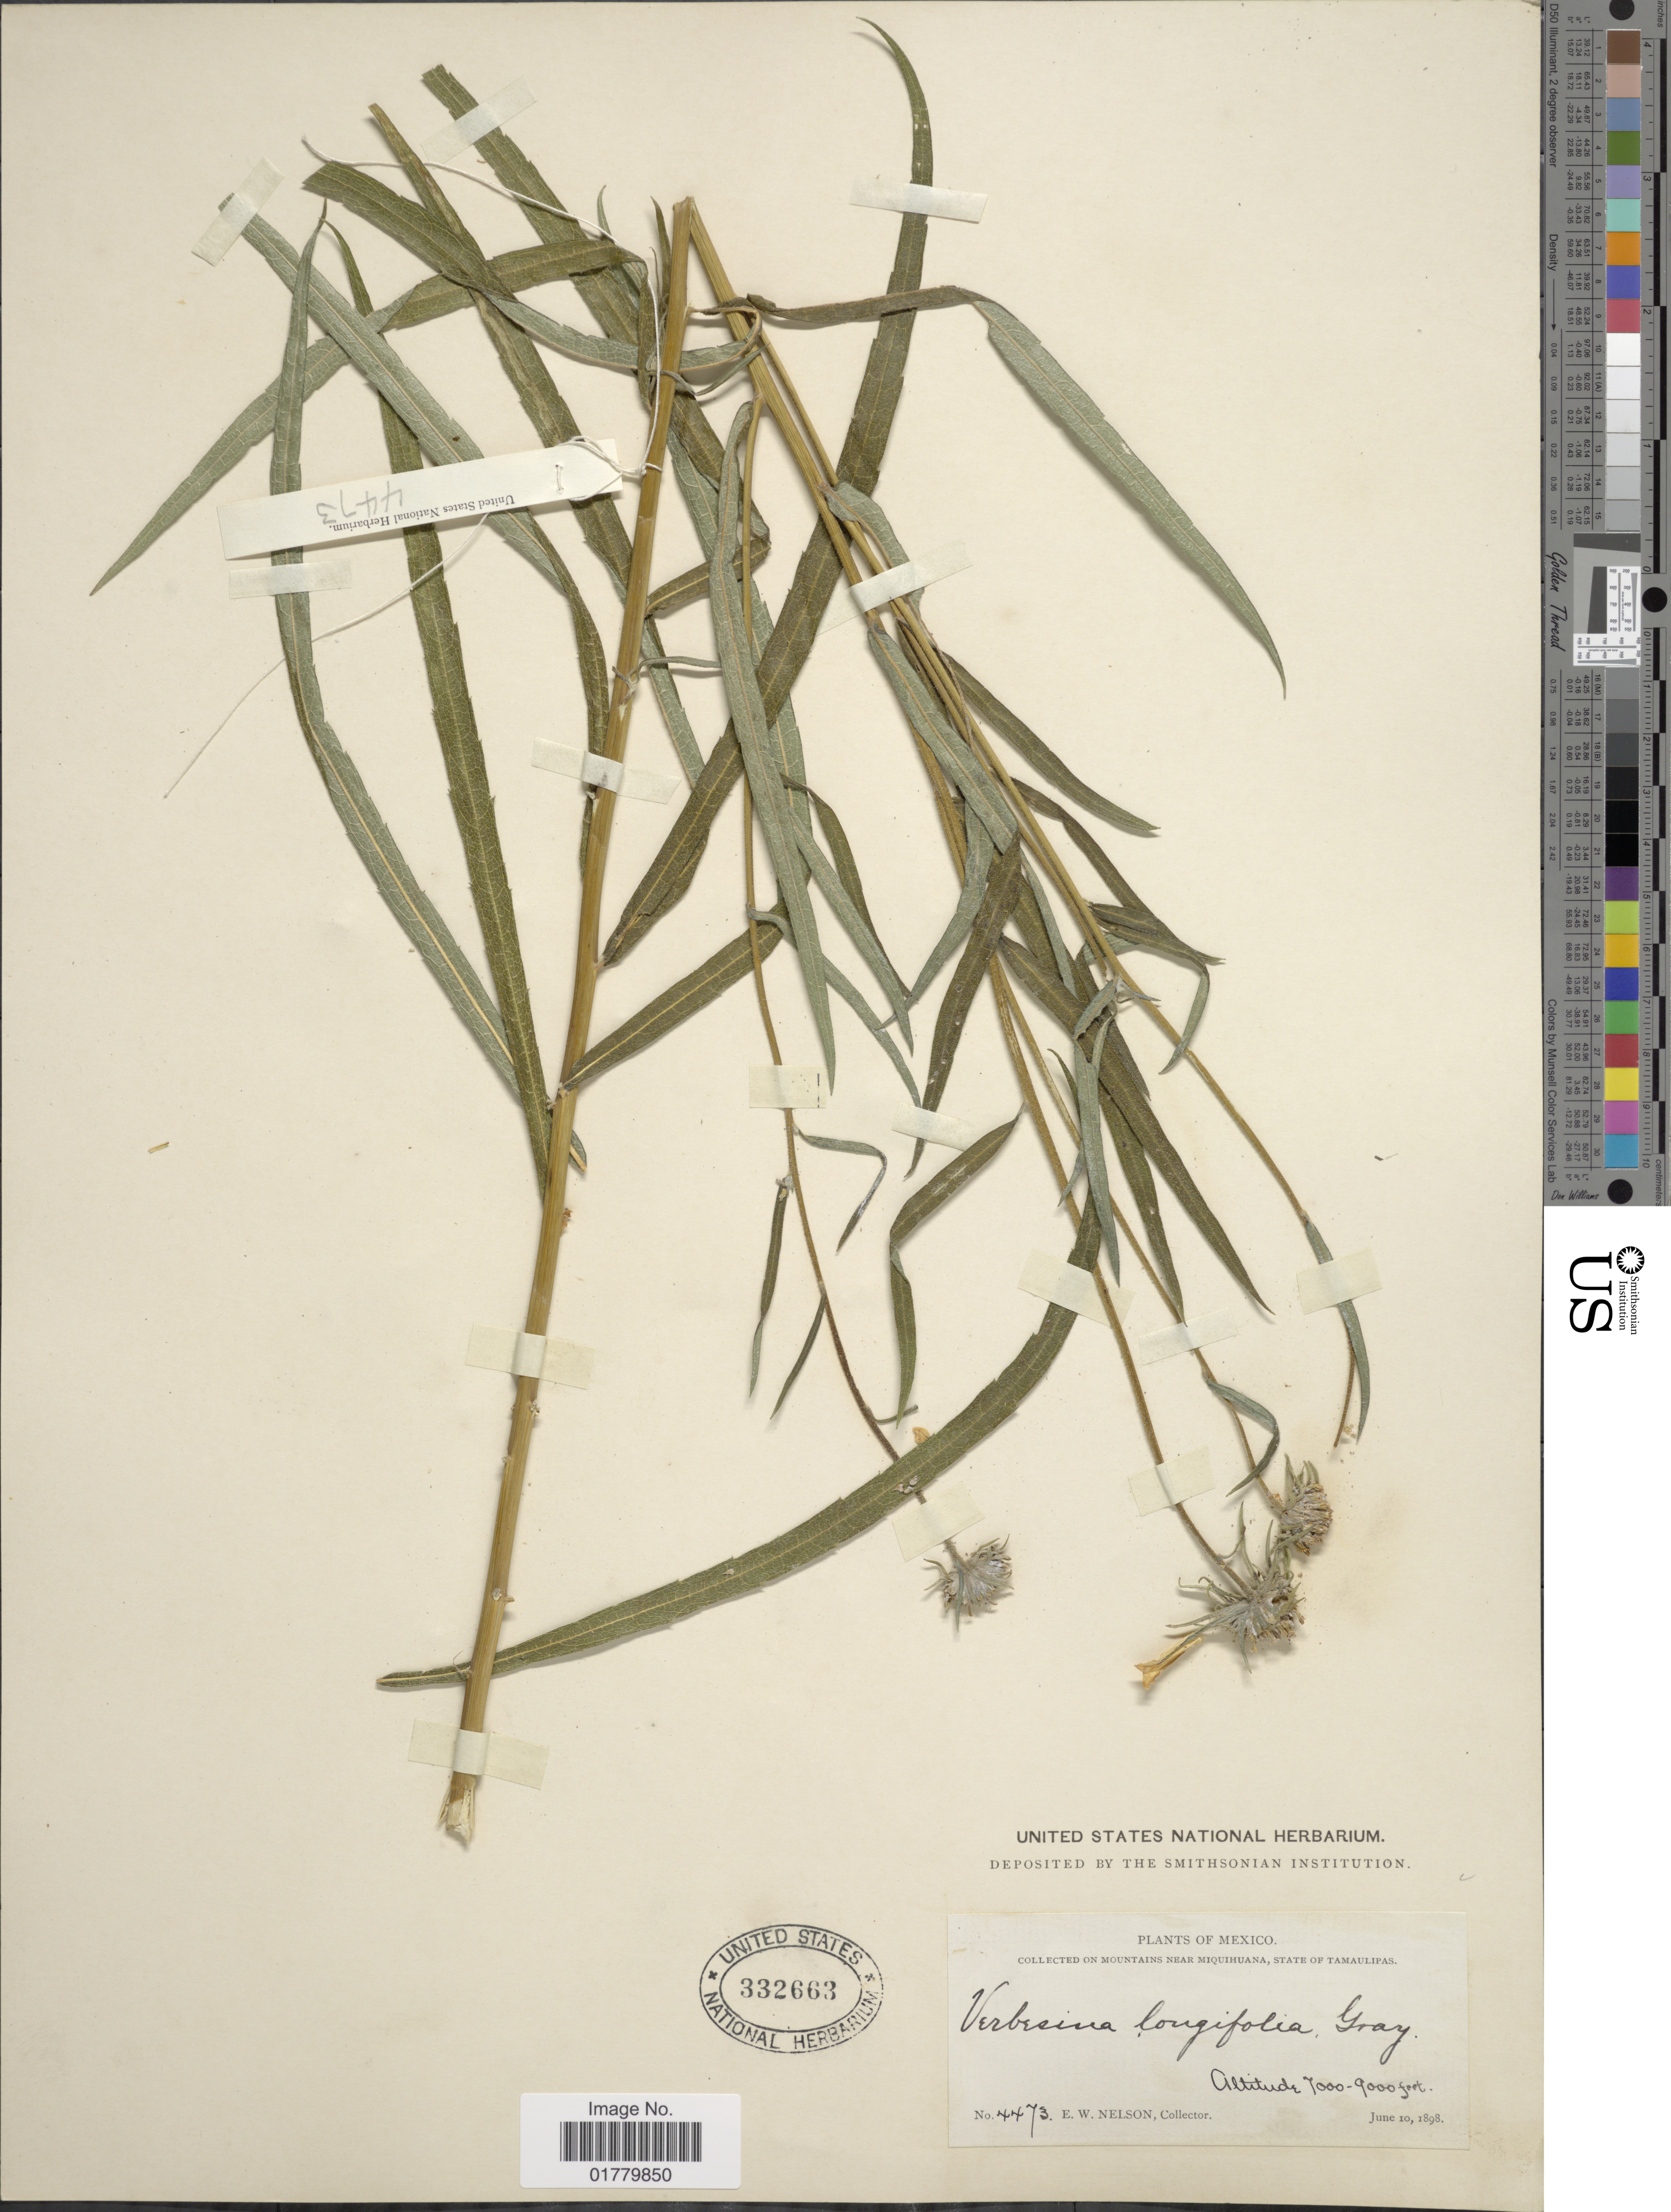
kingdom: Plantae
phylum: Tracheophyta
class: Magnoliopsida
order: Asterales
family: Asteraceae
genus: Verbesina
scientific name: Verbesina longifolia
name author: A. Gray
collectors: E. W. Nelson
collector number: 4473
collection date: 1898-06-10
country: Mexico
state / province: Tamaulipas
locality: On Mountains near Miquihuana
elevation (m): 2134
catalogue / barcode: US 332663